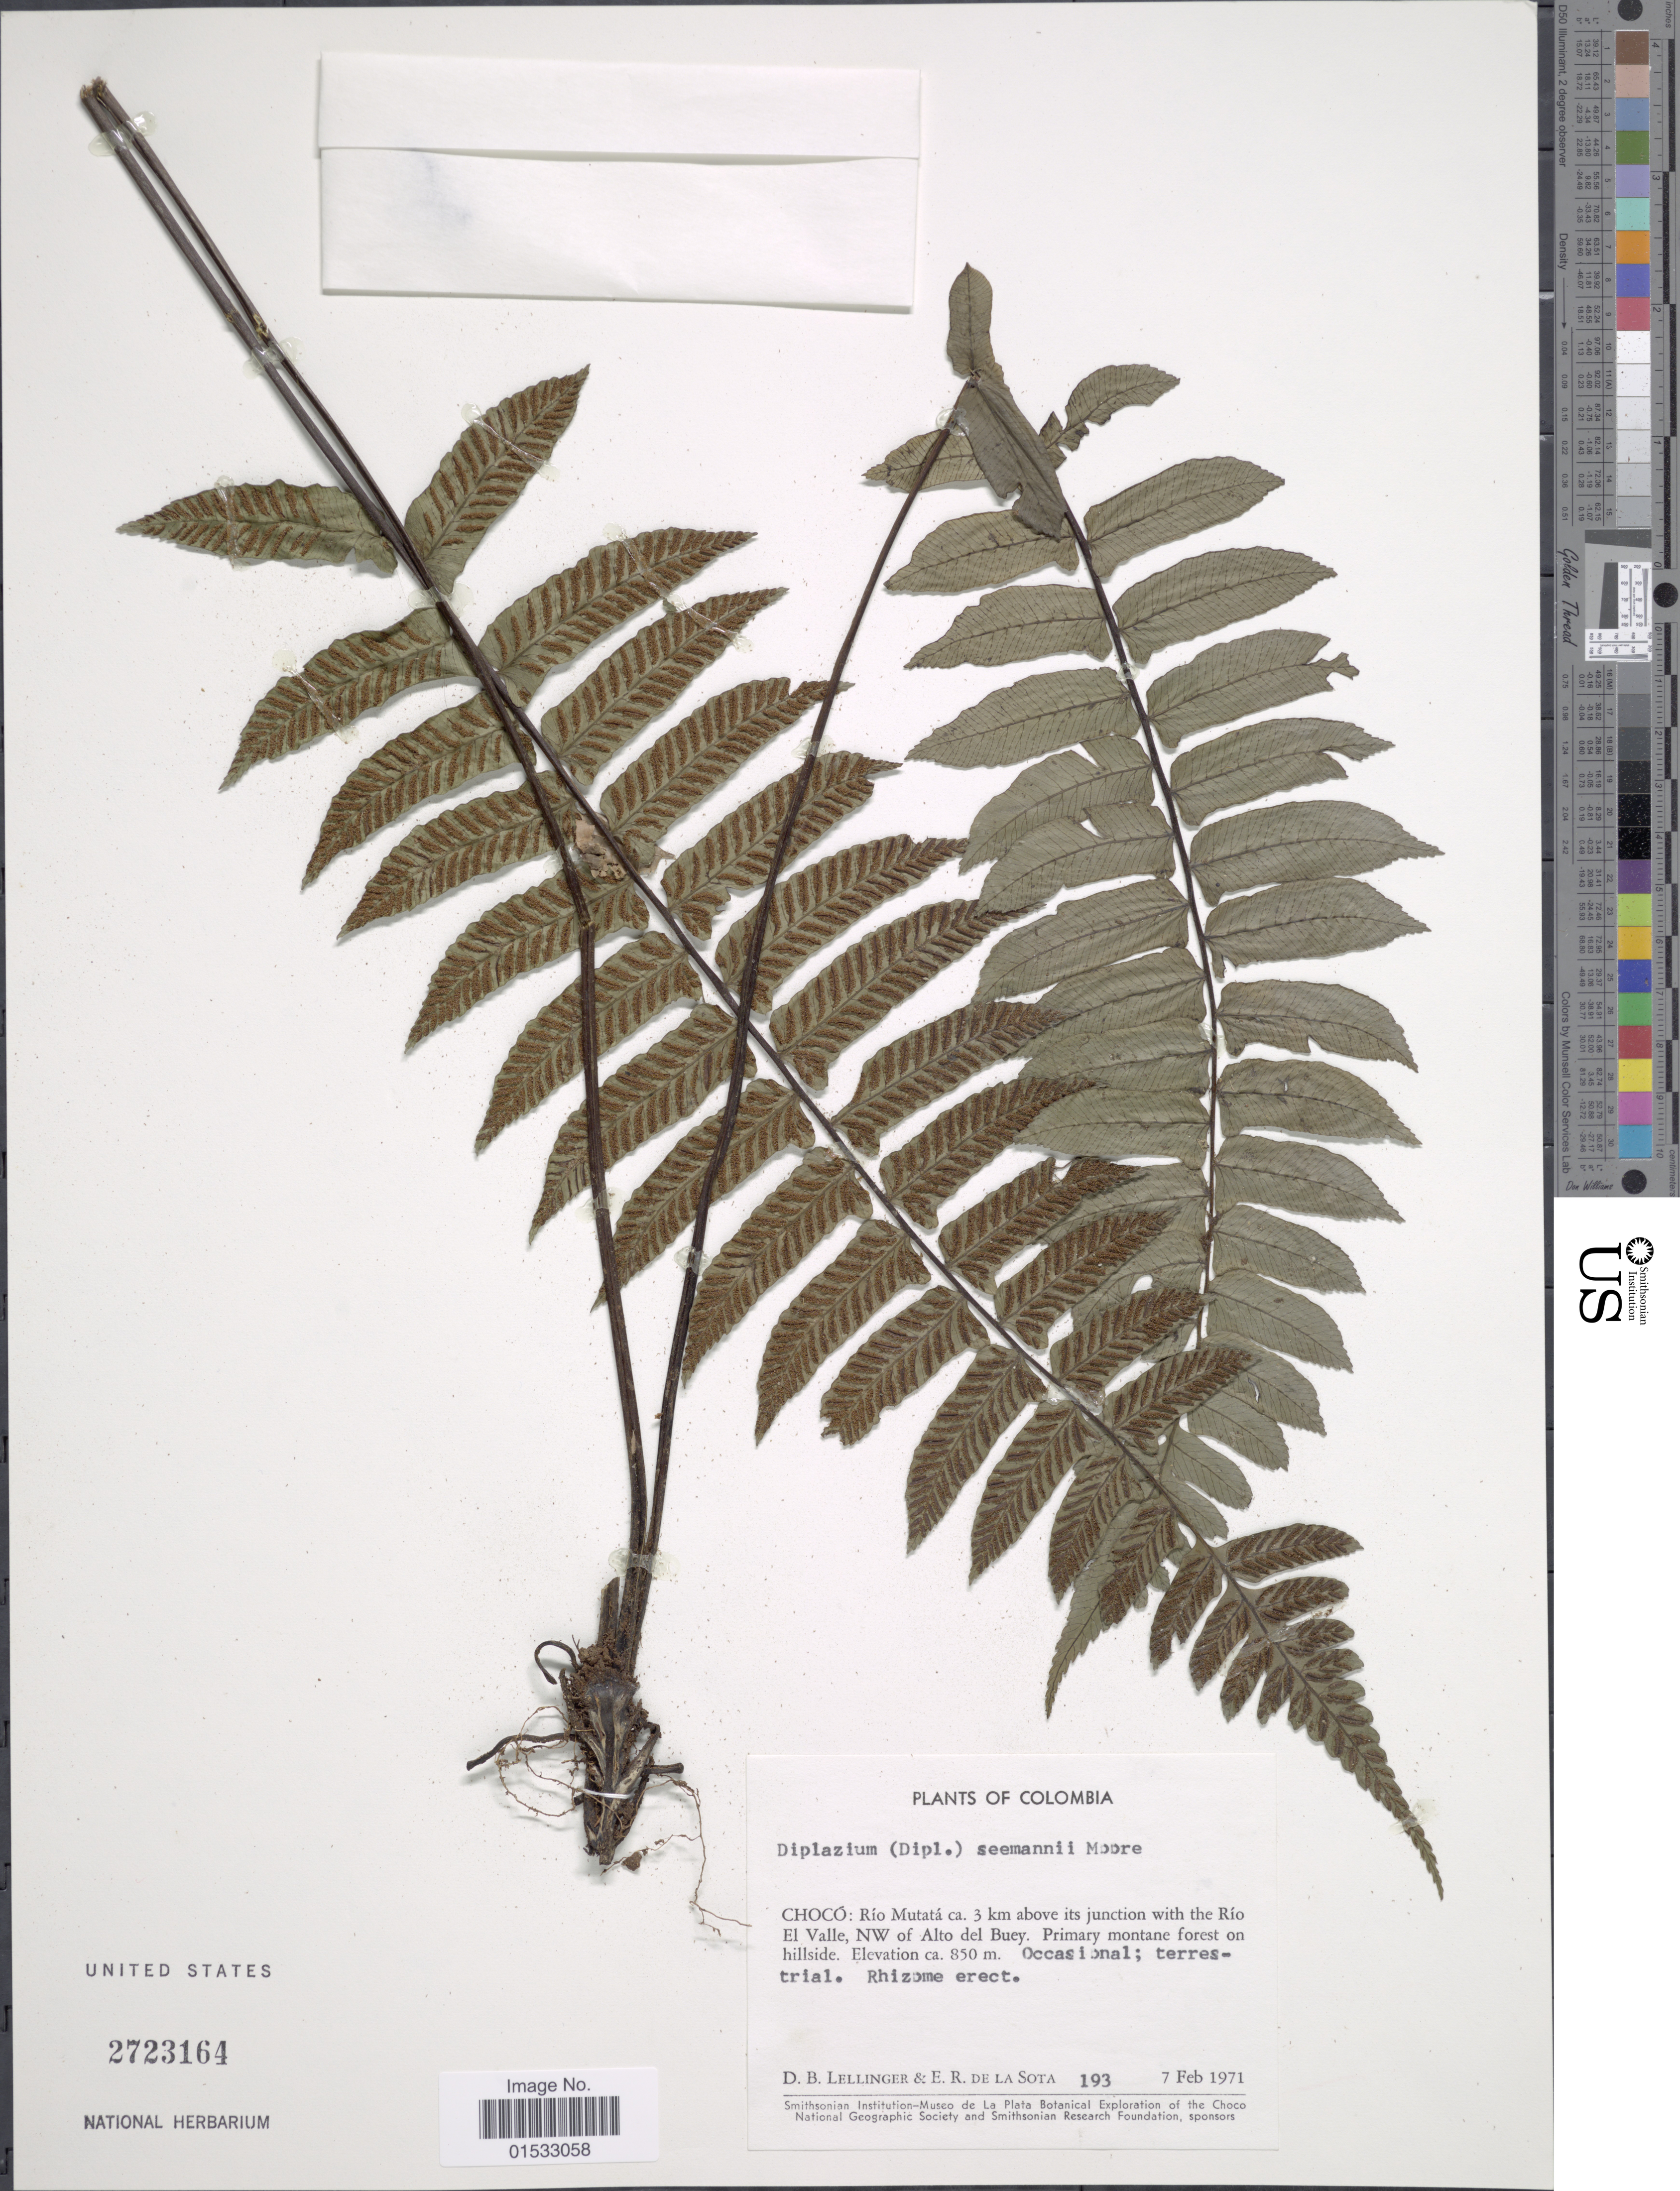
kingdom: Plantae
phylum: Tracheophyta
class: Polypodiopsida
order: Polypodiales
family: Athyriaceae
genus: Diplazium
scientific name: Diplazium seemannii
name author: T. Moore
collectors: D. B. Lellinger & E. R. de la Sota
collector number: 193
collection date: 1971-02-07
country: Colombia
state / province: Chocó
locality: Río Mutatá ca. 3 km above its junction with the Río El Valle, NW of Alto del Buey. Primary montane forest on hillside.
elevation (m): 850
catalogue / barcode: US 2723164